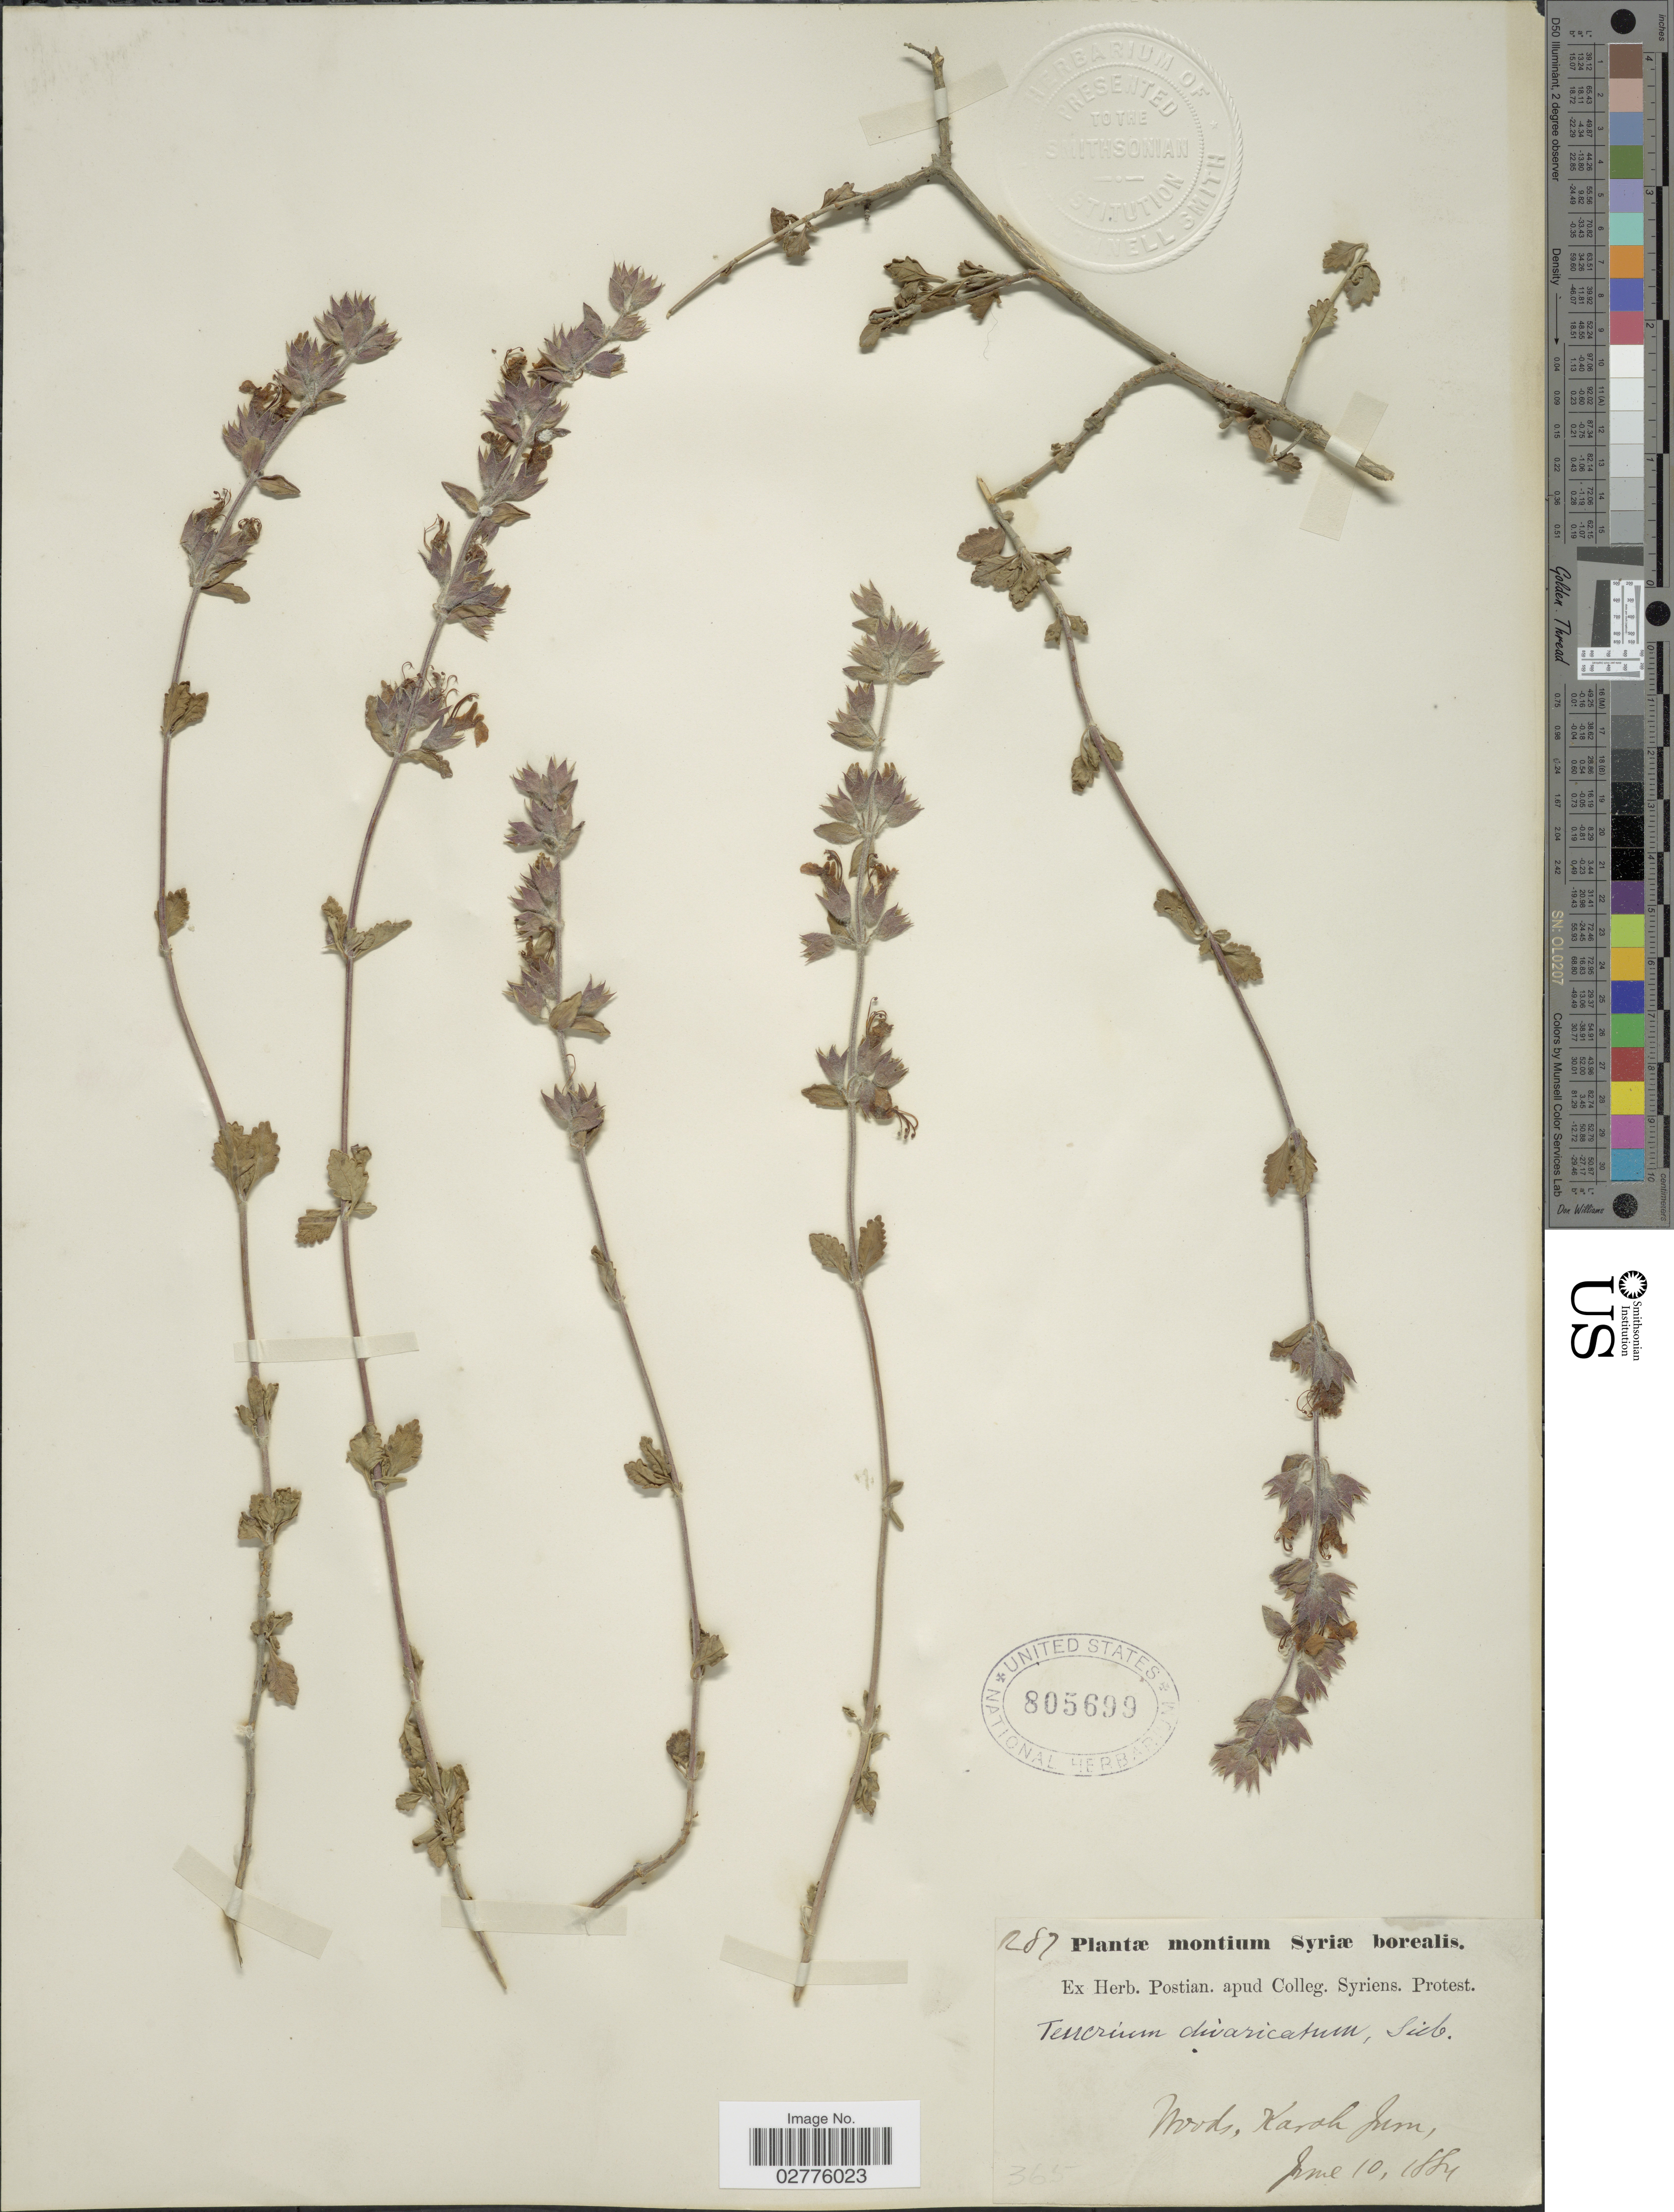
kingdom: Plantae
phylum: Tracheophyta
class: Magnoliopsida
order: Lamiales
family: Lamiaceae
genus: Teucrium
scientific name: Teucrium divaricatum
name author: Sieber ex Heldr.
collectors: ex herb. Postian. apud Colleg. Syriens. Protest. USE "Fannie P. A. Shepard" (10308853) AS PRIMARY COLLECTOR INSTEAD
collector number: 287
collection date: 1884-06-10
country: Syria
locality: Montium Syriæ borealis. Woods, Karah Jum. [interpreted]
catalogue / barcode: US 805699